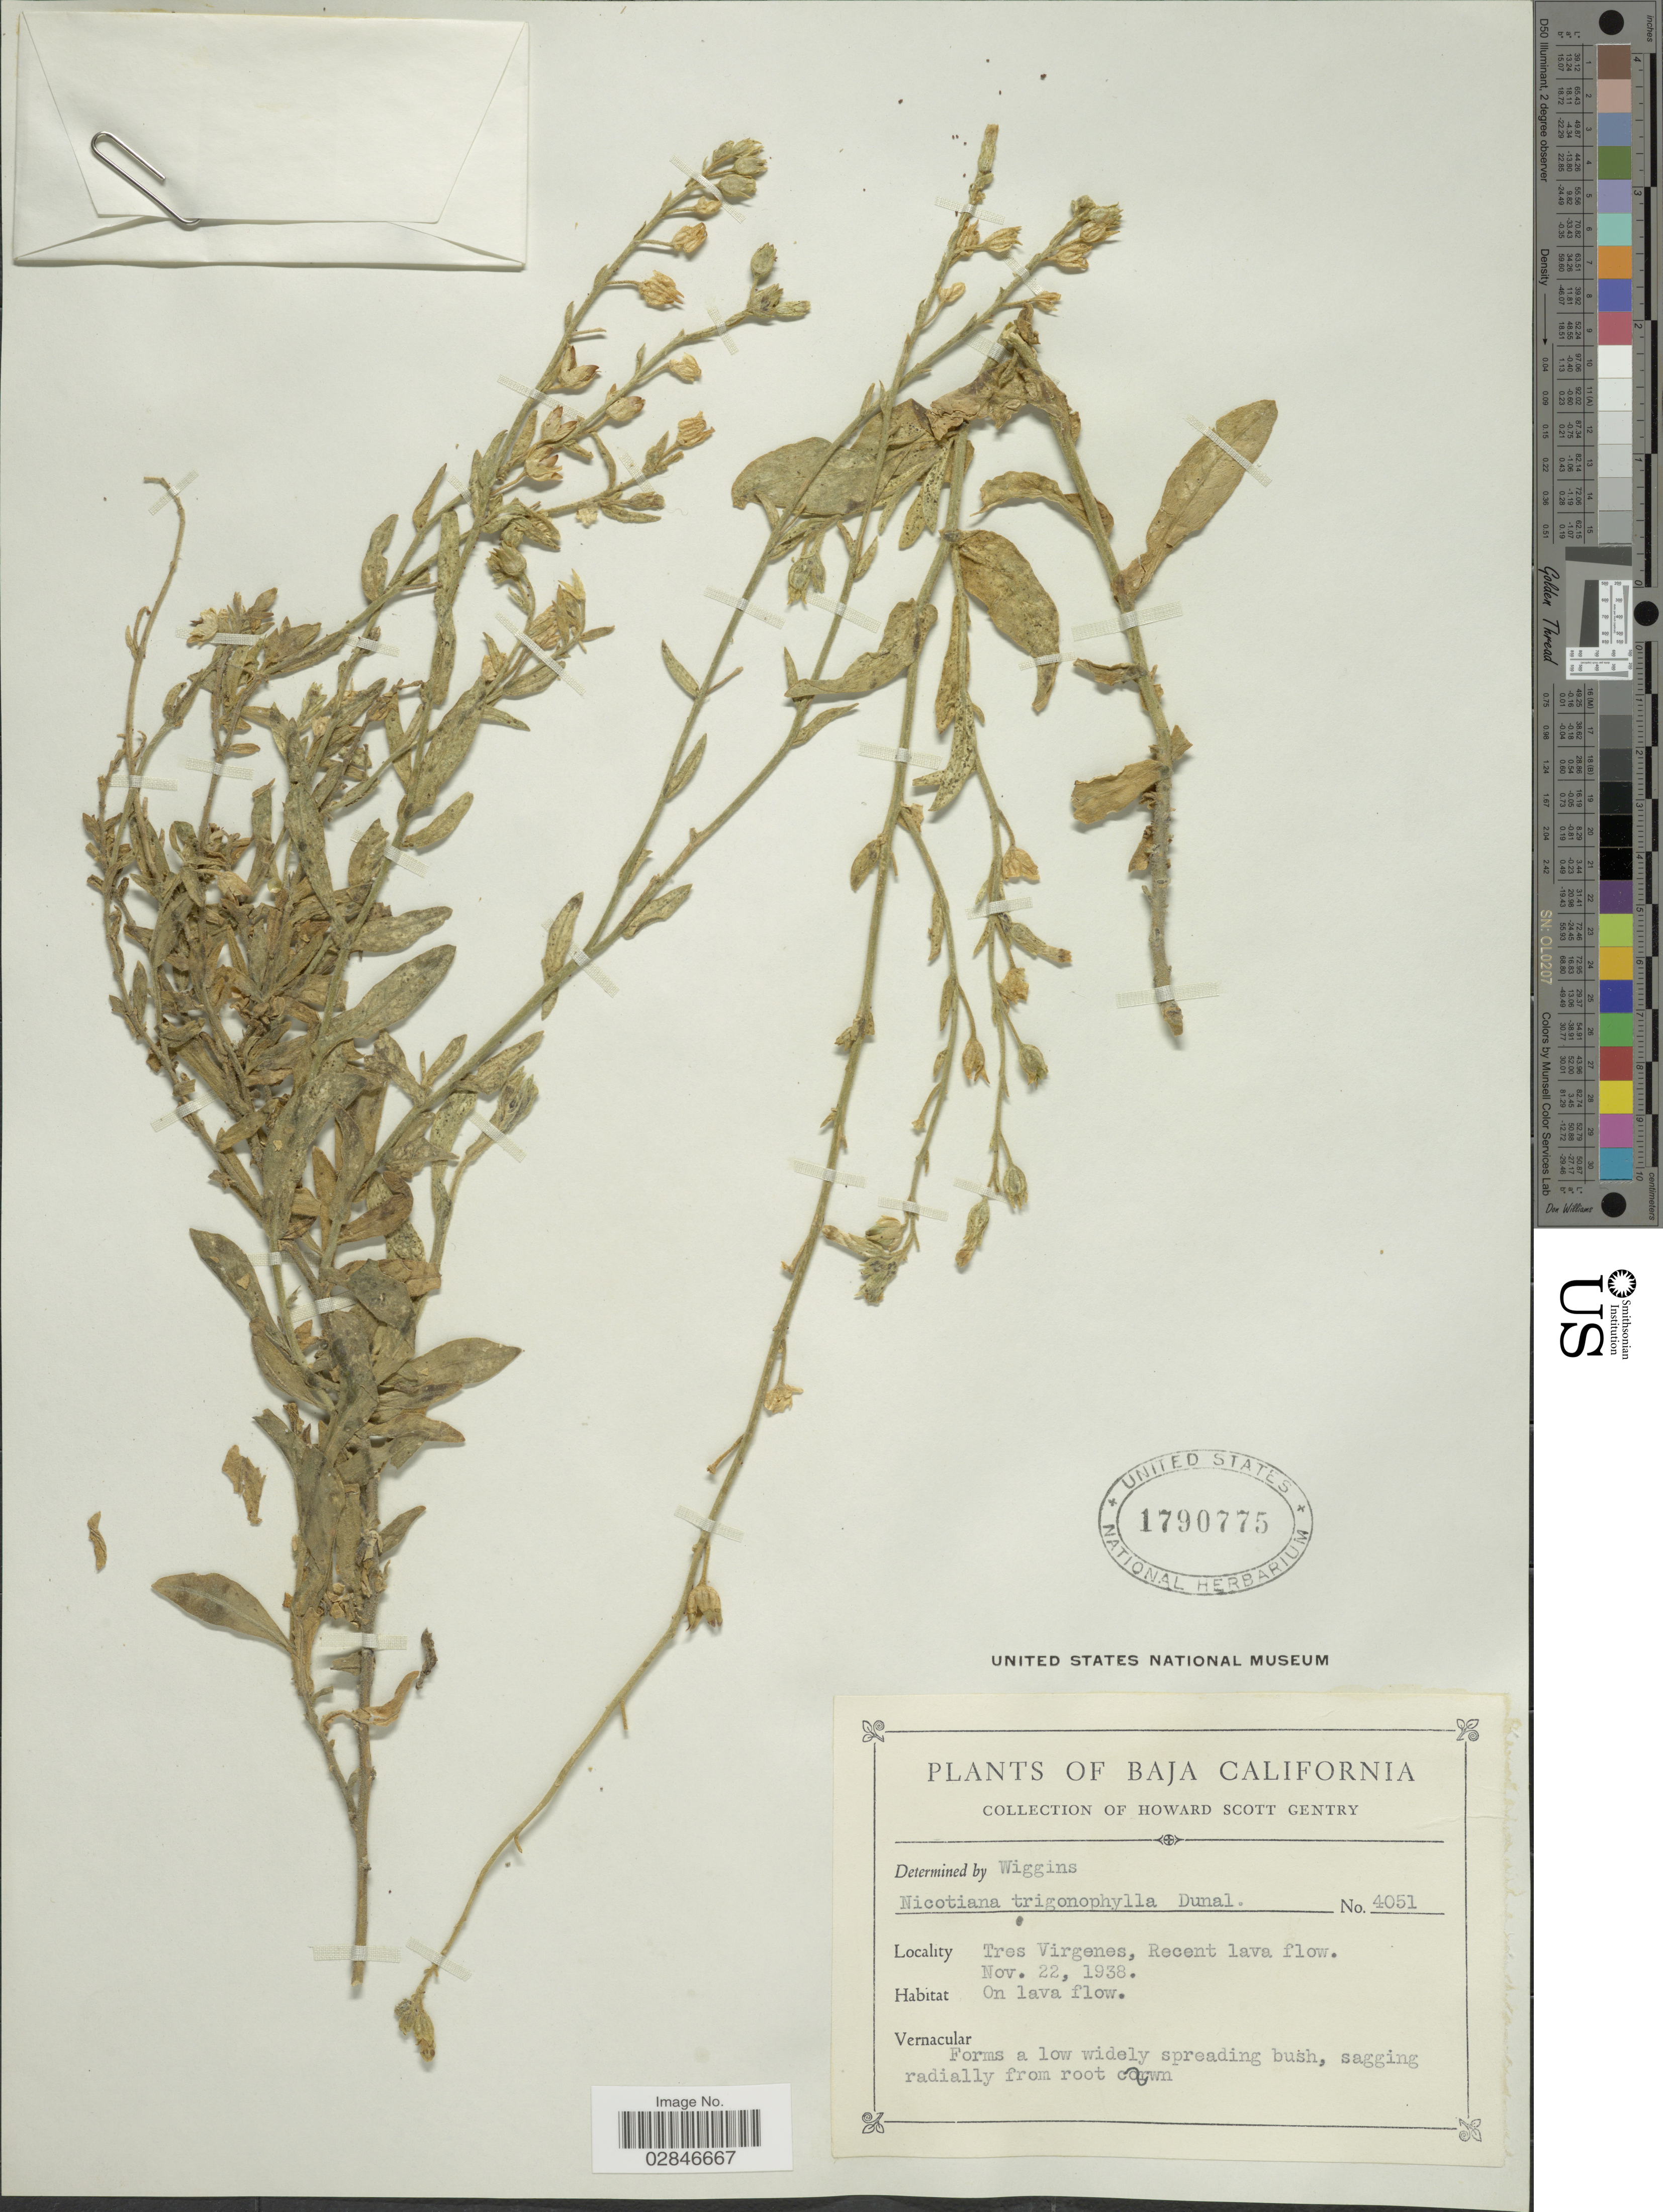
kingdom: Plantae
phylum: Tracheophyta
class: Magnoliopsida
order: Solanales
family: Solanaceae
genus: Nicotiana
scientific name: Nicotiana trigonophylla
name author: Dunal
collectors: H. S. Gentry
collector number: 4051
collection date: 1938-11-22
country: Mexico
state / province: Baja California Sur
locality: Tres Virgenes, Recent lava flow.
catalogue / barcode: US 1790775